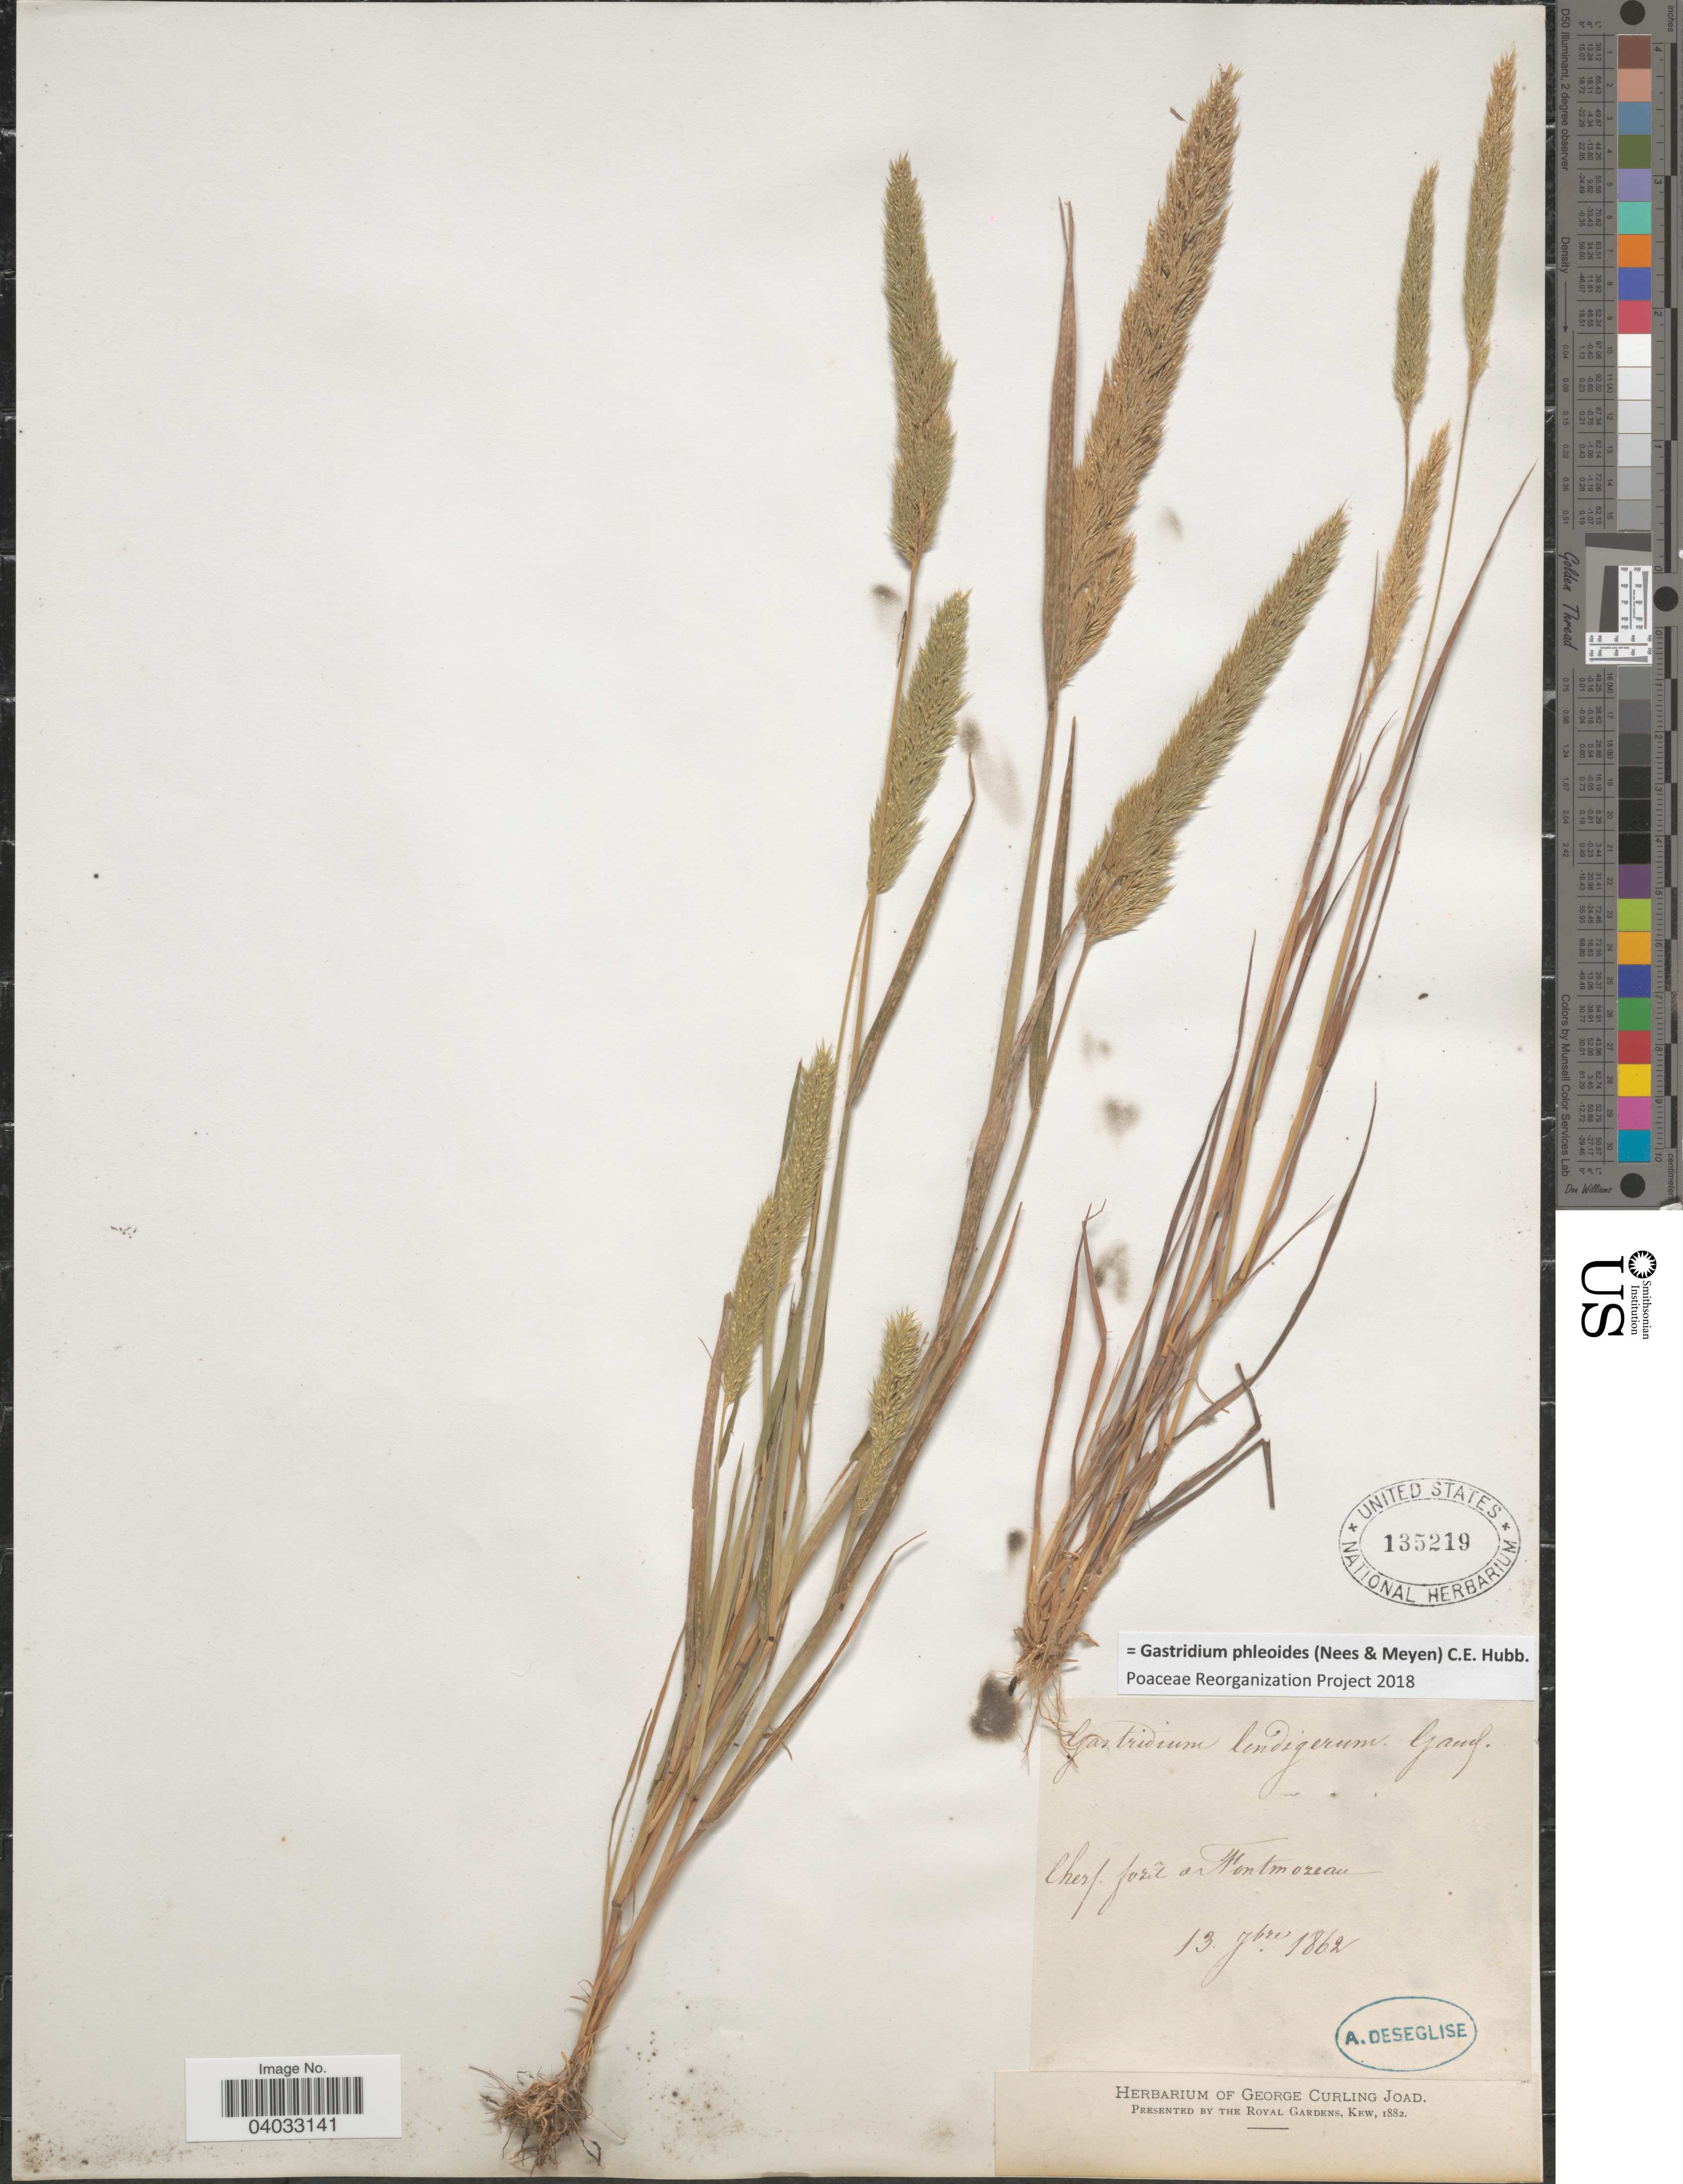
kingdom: Plantae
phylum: Tracheophyta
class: Liliopsida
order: Poales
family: Poaceae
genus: Gastridium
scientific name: Gastridium ventricosum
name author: (Gouan) Schinz & Thell.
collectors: A. Deseglise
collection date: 1862-09-13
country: France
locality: Cherf. forêt i Montmoreau.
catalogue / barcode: US 135219